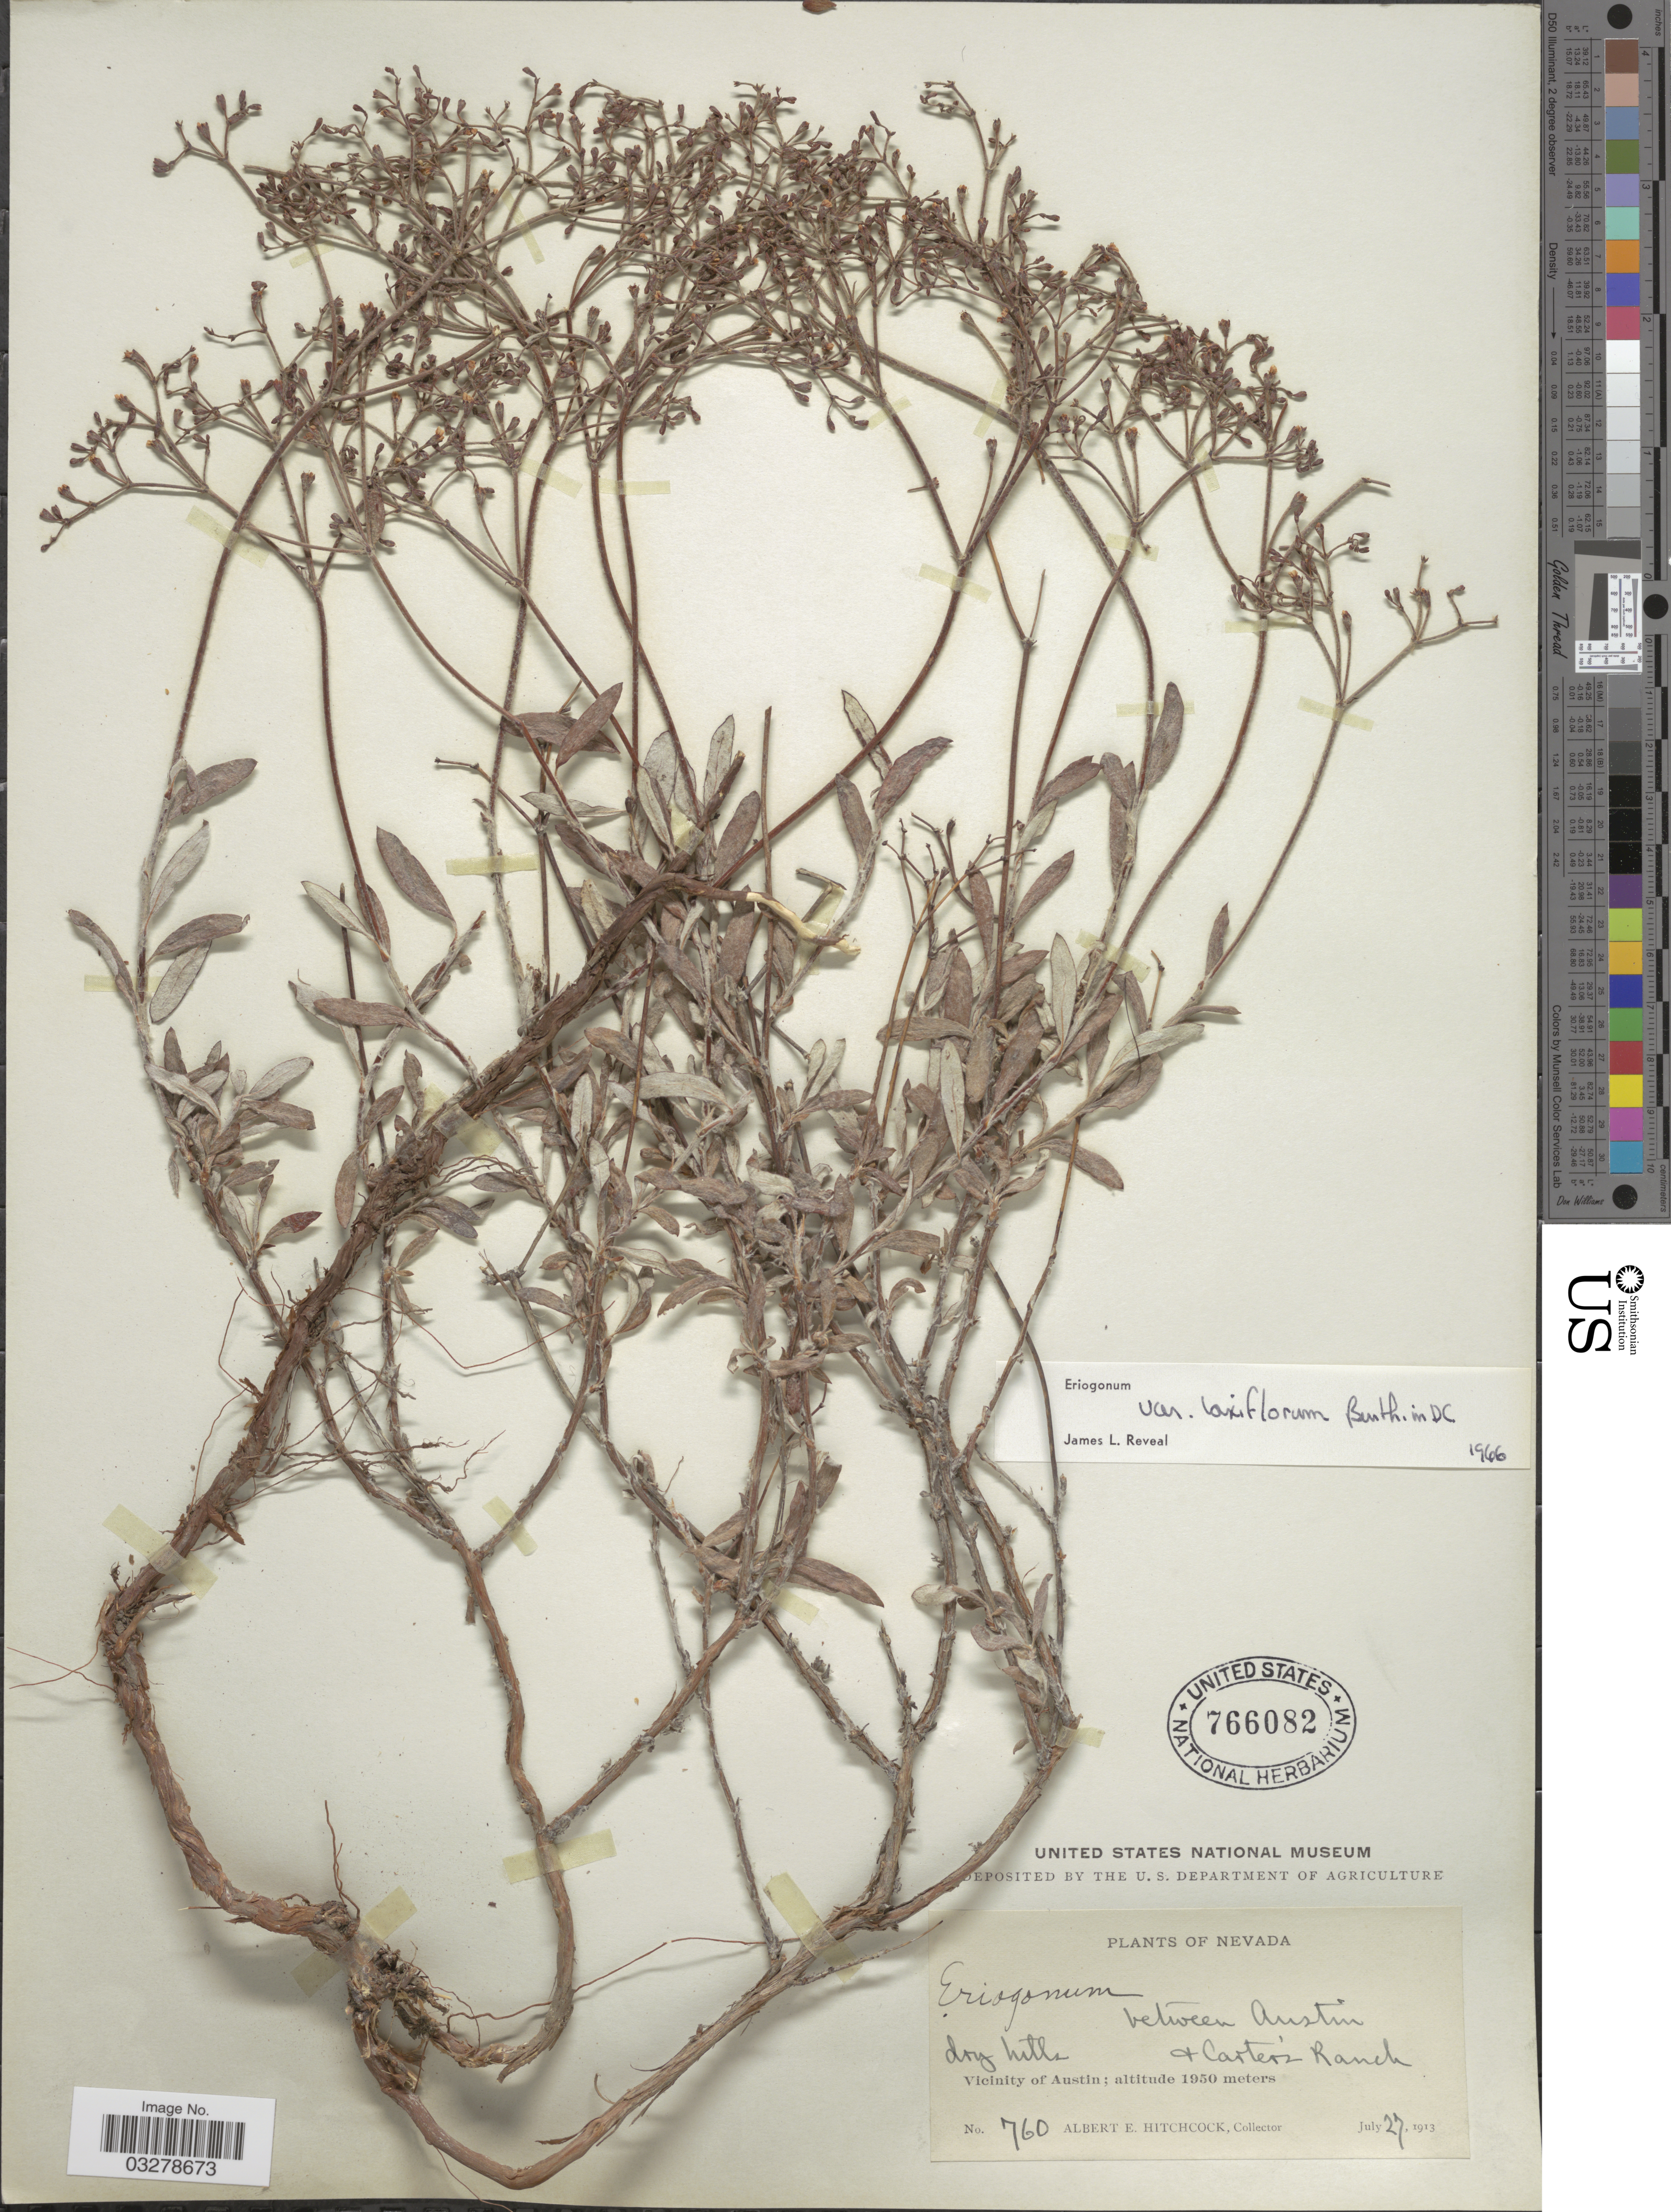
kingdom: Plantae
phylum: Tracheophyta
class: Magnoliopsida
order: Caryophyllales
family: Polygonaceae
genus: Eriogonum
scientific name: Eriogonum microtheca var. laxiflorum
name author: Hook.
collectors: A. Hitchcock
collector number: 760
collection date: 1913-07-27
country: United States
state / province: Nevada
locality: Dry hills between Austin & Carter's Ranch. Vicinity of Austin.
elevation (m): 1950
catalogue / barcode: US 766082